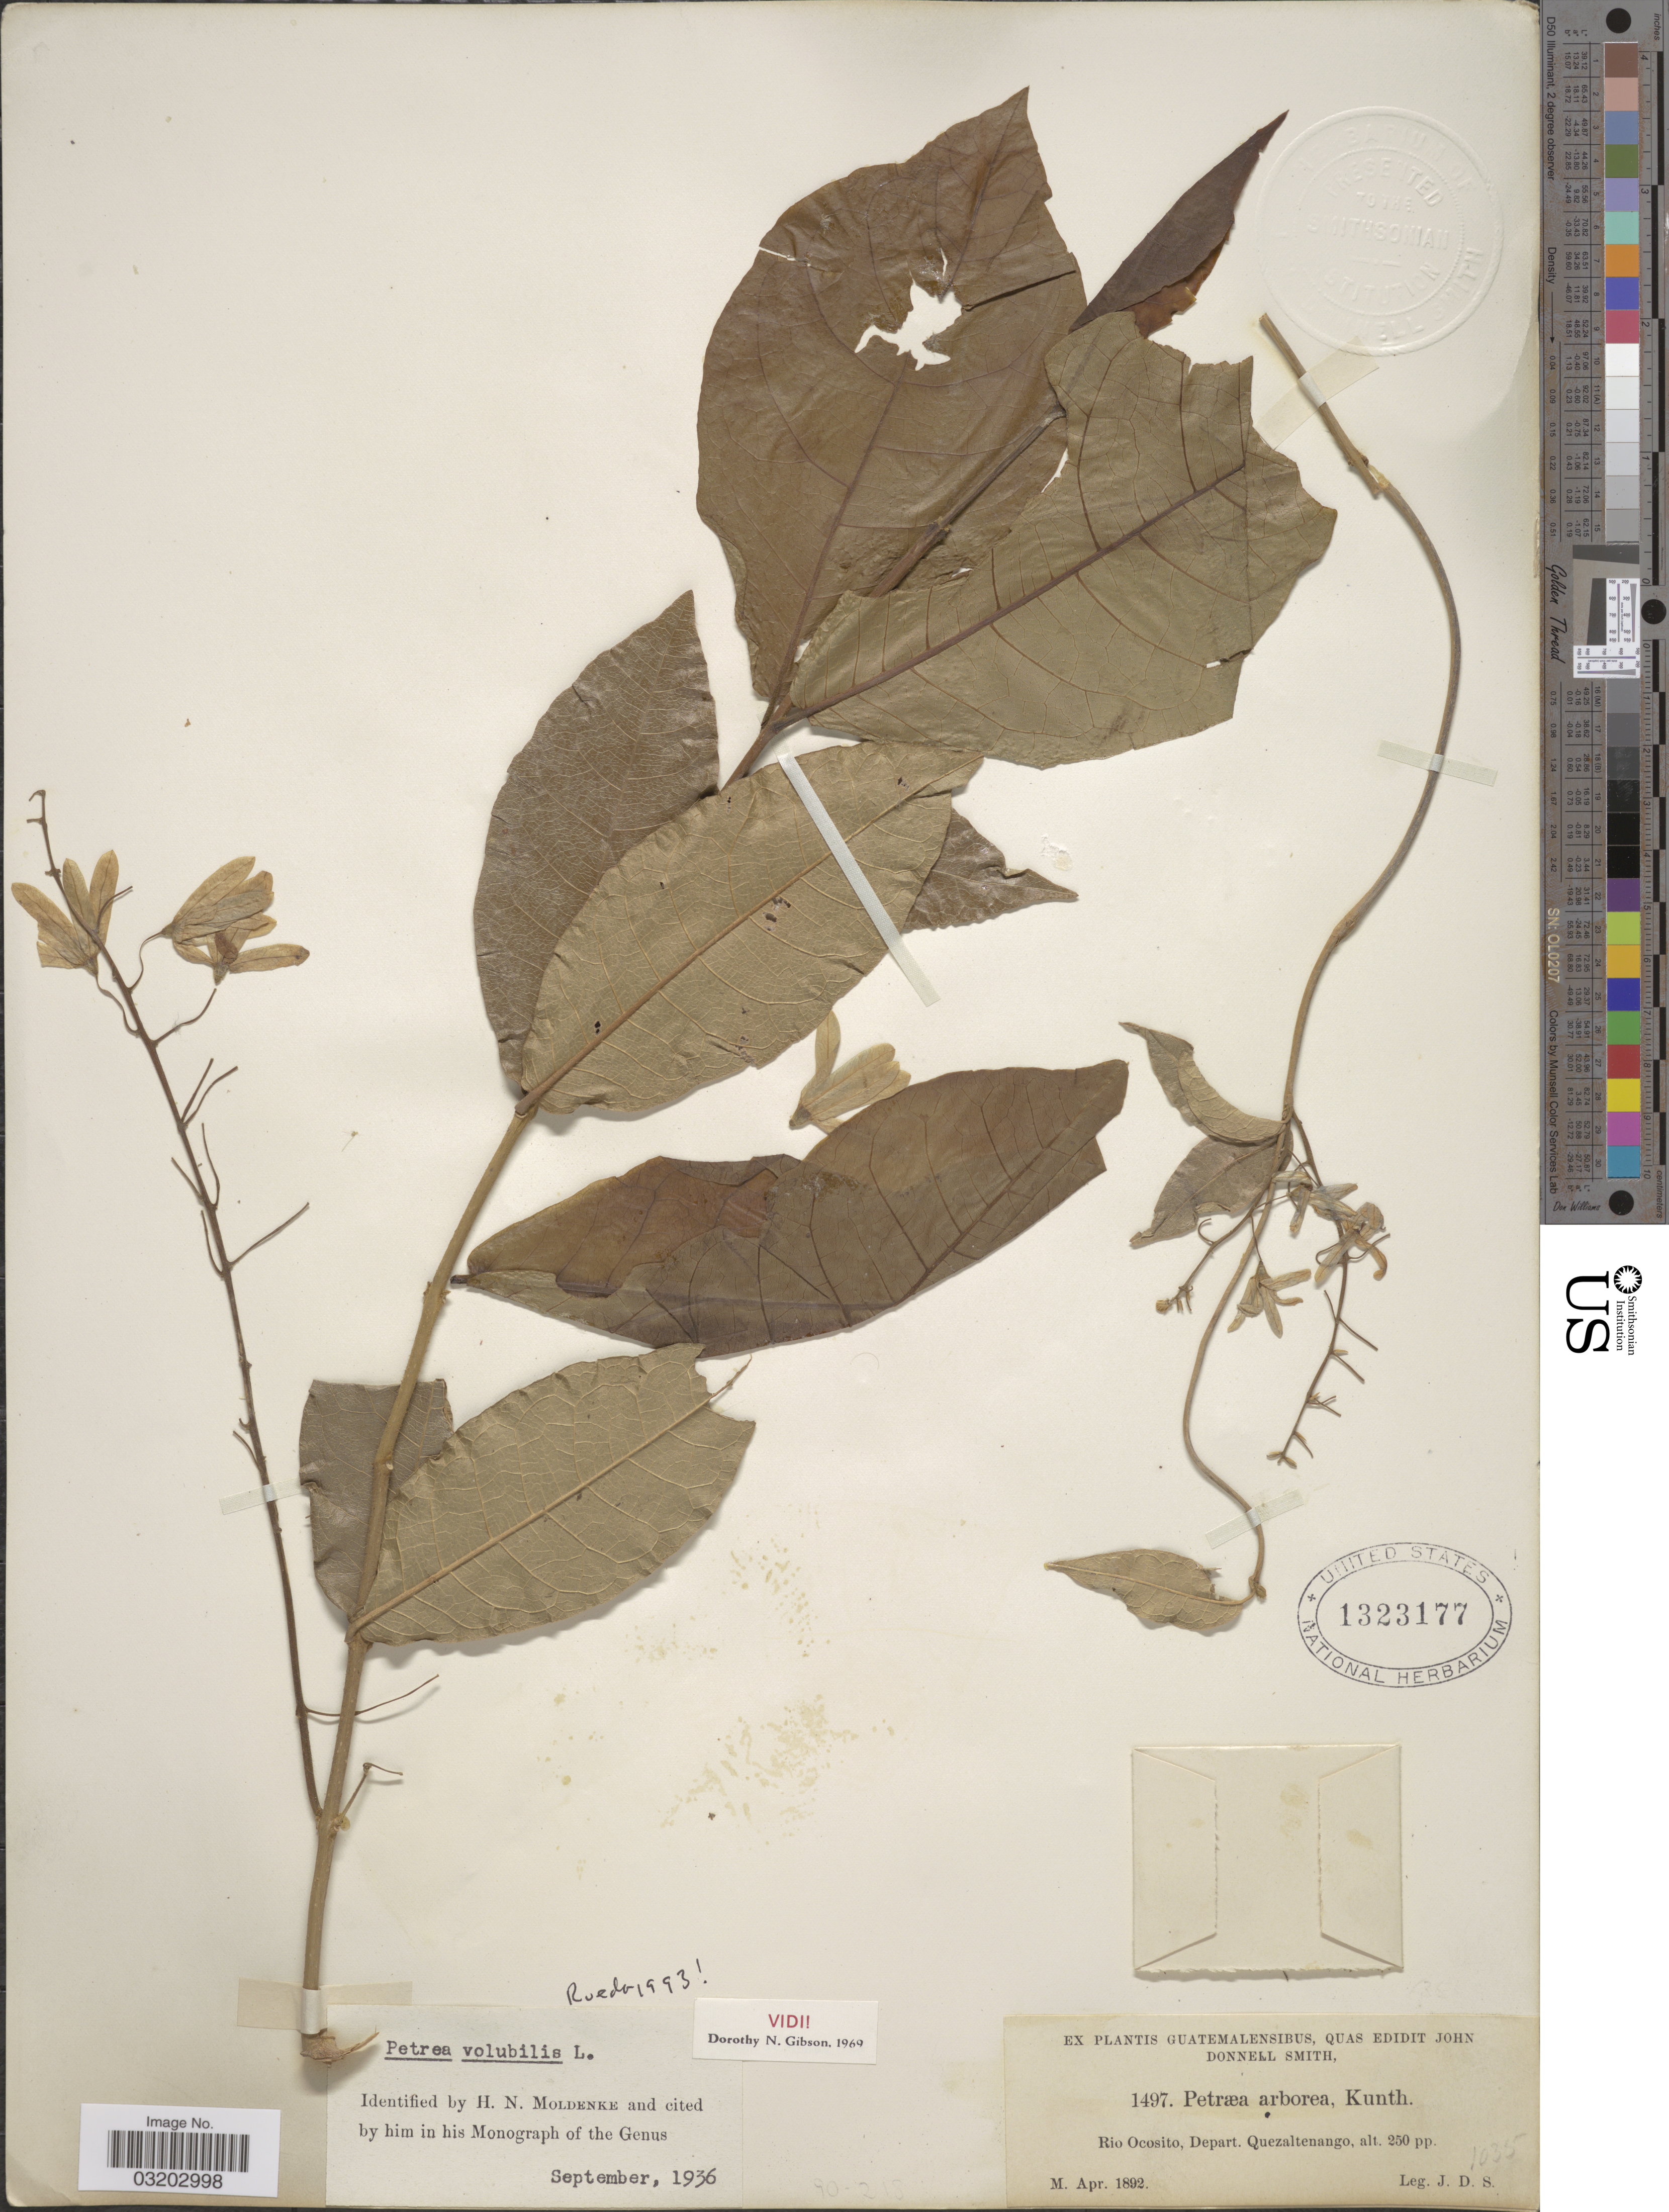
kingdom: Plantae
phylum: Tracheophyta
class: Magnoliopsida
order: Lamiales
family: Verbenaceae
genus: Petrea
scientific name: Petrea volubilis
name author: L.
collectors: J. Donnell Smith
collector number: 1497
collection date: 1892-04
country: Guatemala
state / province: Quetzaltenango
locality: Rio Ocosito, Depart. Quezaltenango.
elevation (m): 76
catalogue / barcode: US 1323177